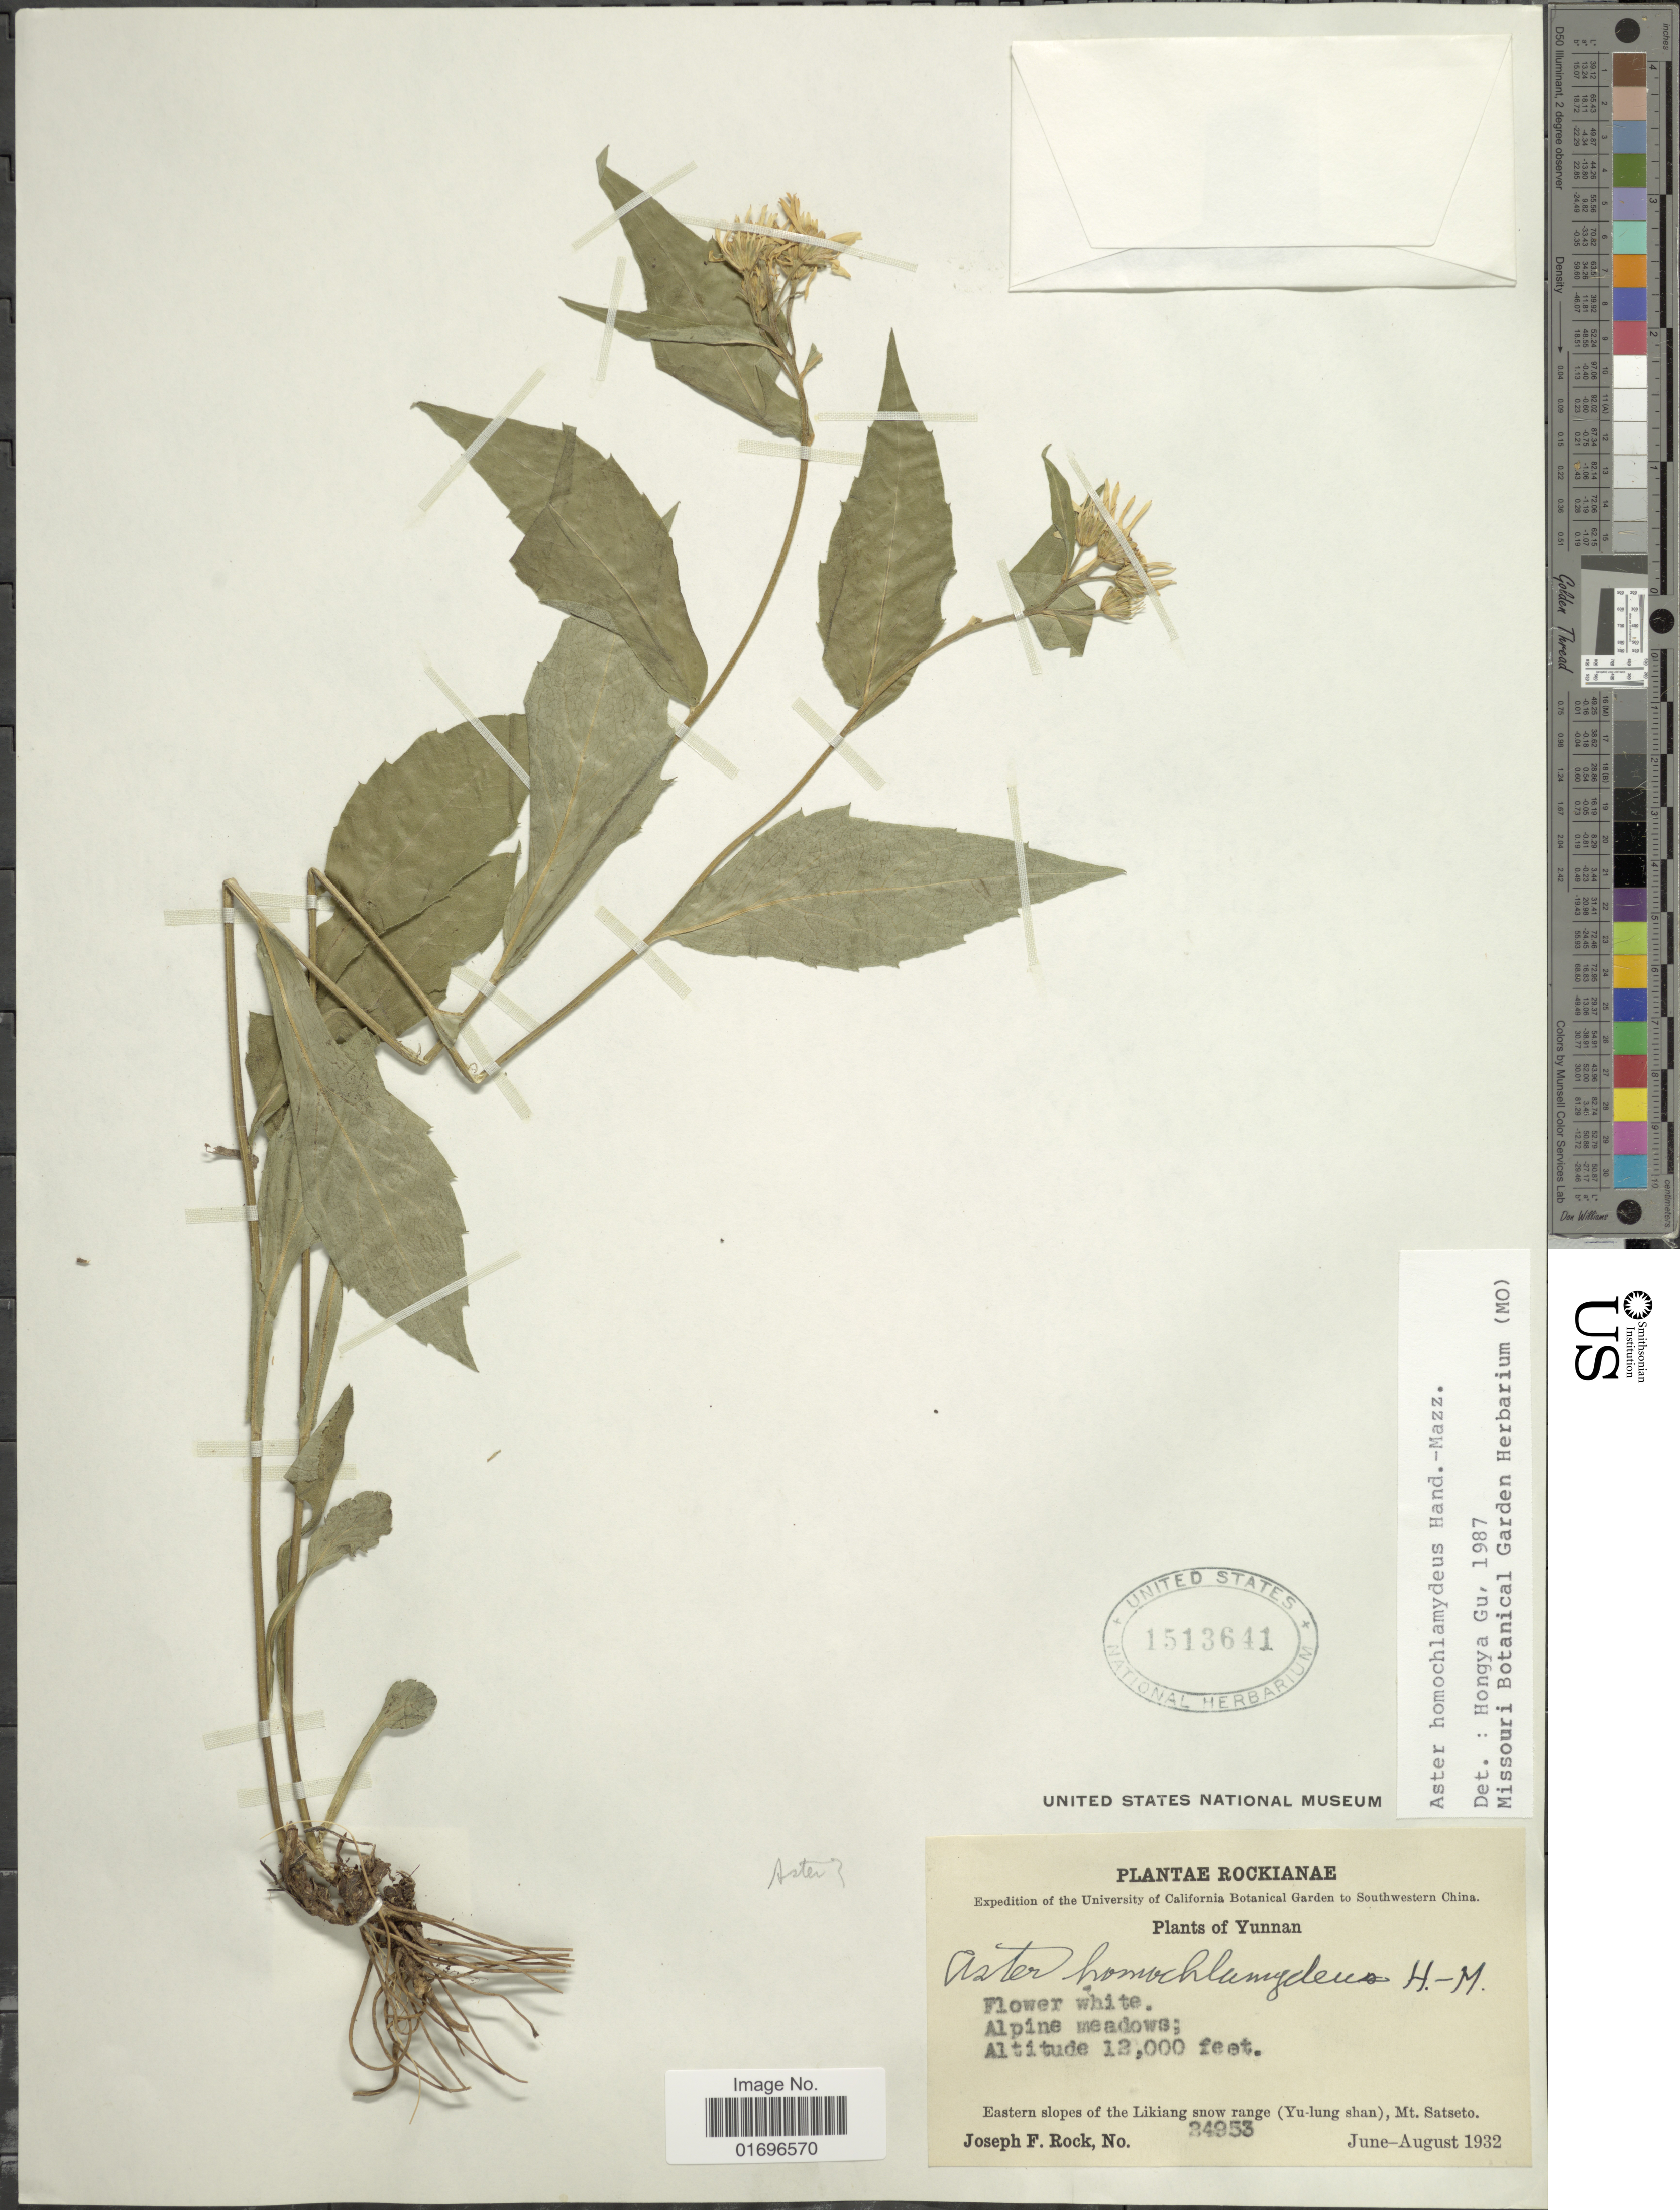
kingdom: Plantae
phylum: Tracheophyta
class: Magnoliopsida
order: Asterales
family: Asteraceae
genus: Aster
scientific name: Aster homochlamydeus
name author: Hand.-Mazz.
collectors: J. F. Rock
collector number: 24953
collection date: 1932-06/1932-08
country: China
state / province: Yunnan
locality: Rockianae. Southwestern China. Yunnan. Eastern slopes of the Likiang snow range (Yu-lung shan), Mt. Satseto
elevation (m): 3658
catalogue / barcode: US 1513641